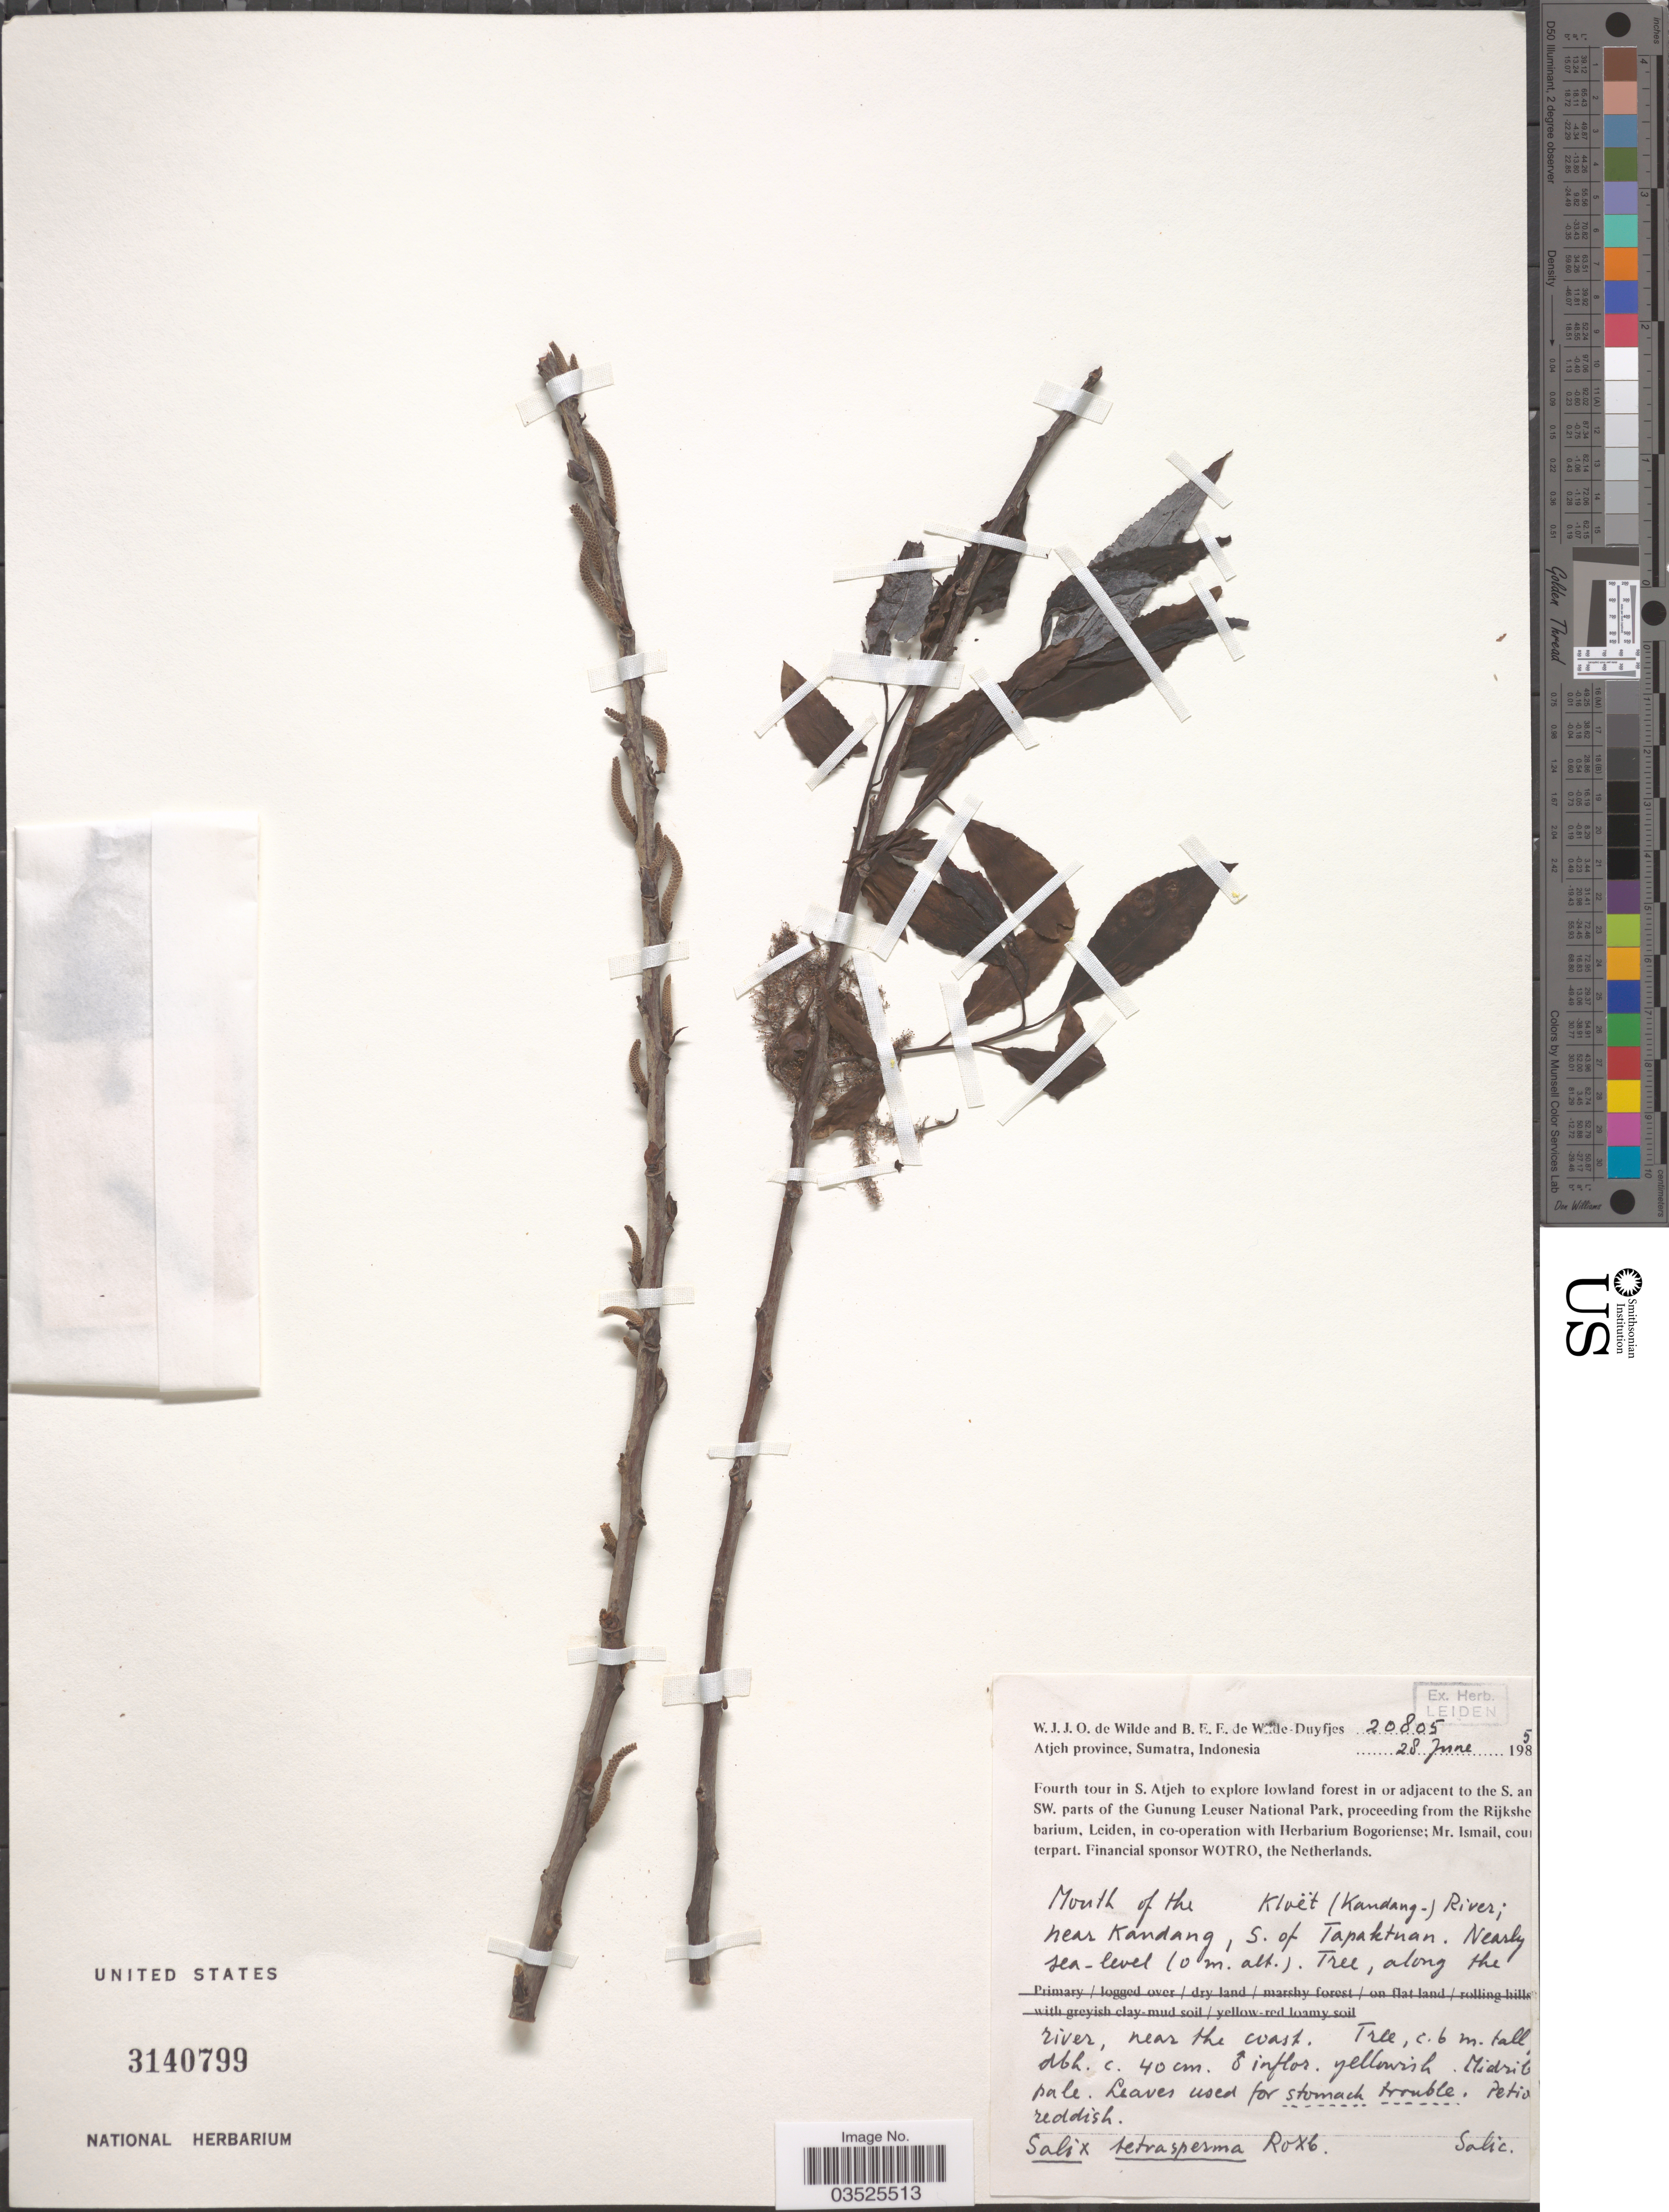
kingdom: Plantae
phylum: Tracheophyta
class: Magnoliopsida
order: Malpighiales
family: Salicaceae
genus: Salix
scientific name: Salix tetrasperma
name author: Roxb.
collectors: W. J. de Wilde & B. E. de Wilde-Duyfjes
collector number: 20805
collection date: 1958-06-28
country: Indonesia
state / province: Sumatra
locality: Atjeh Province. Mouth of the Kloët (Kandang-) River; near Kandang, S. of Tapaktnan. Nearby sea-level.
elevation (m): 0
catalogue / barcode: US 3140799